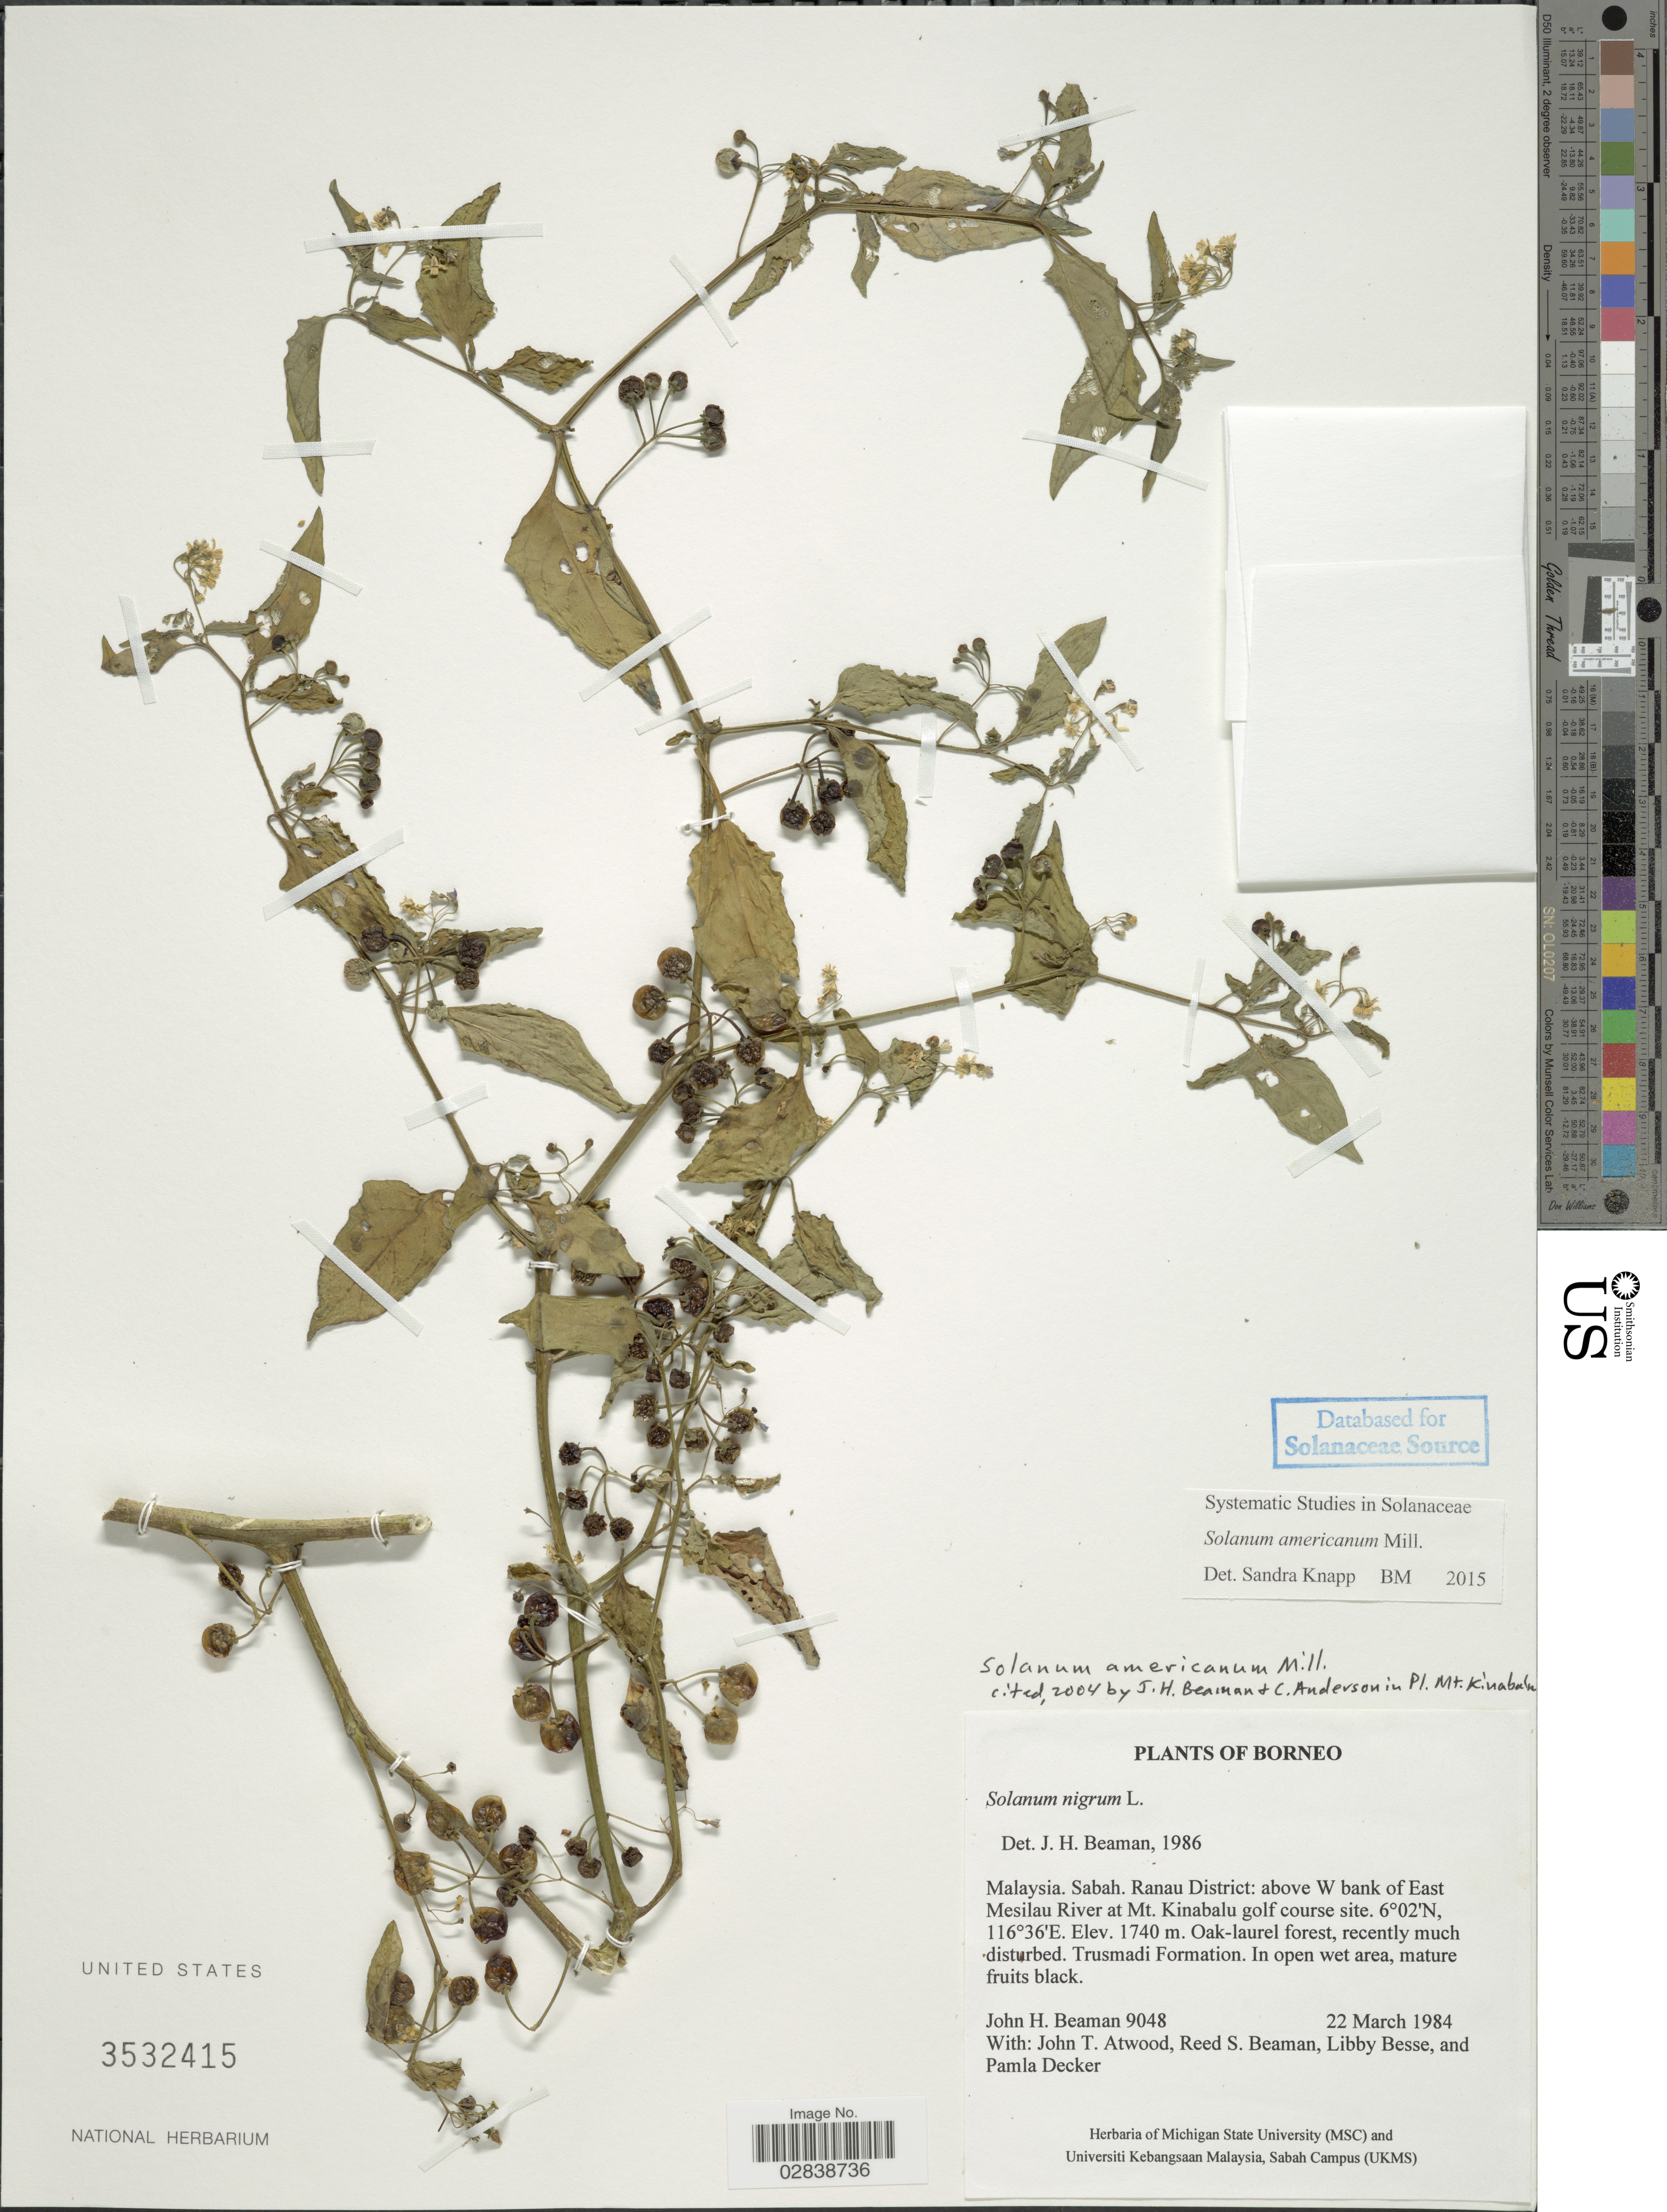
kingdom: Plantae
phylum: Tracheophyta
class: Magnoliopsida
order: Solanales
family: Solanaceae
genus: Solanum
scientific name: Solanum americanum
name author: Mill.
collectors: J. H. Beaman, J. T. Atwood, R. S. Beaman, L. Besse & P. Decker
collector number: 9048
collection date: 1984-03-22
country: Malaysia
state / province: Sabah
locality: Borneo. Ranau District: above W bank of East Mesilau River at Mt. Kinabalu golf course site.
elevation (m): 1740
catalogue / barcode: US 3532415